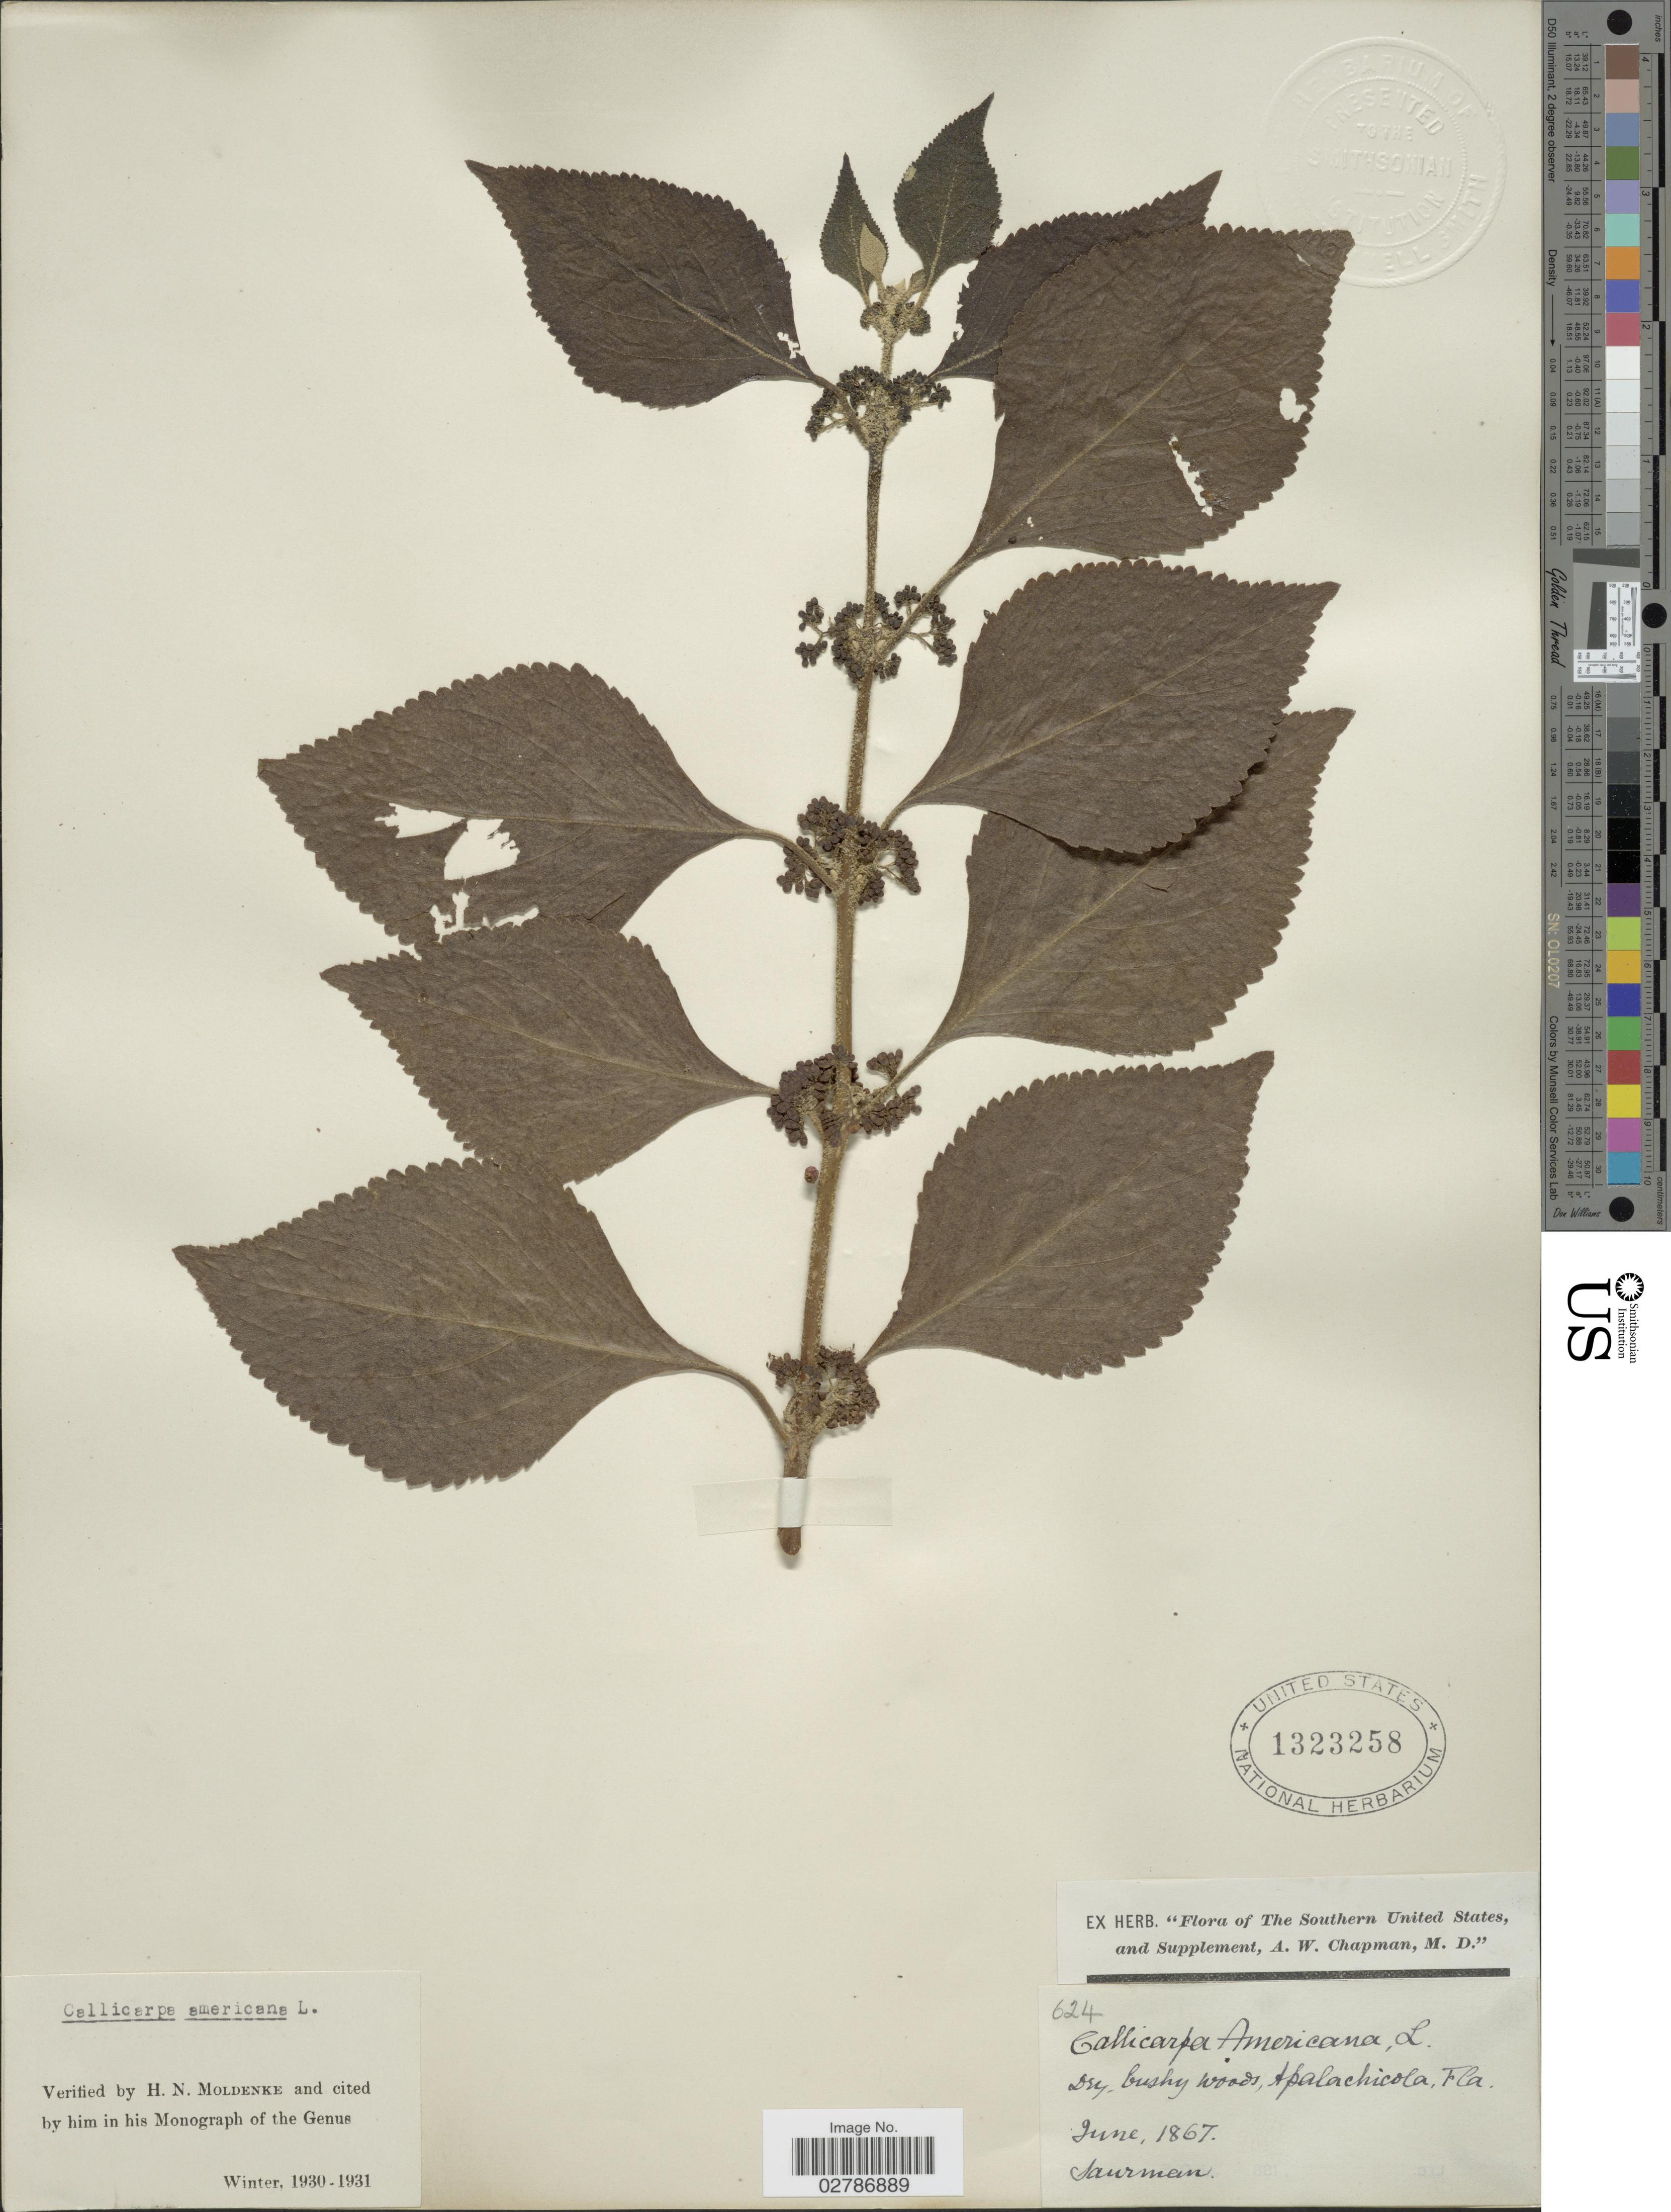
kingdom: Plantae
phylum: Tracheophyta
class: Magnoliopsida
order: Lamiales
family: Lamiaceae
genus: Callicarpa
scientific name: Callicarpa americana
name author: L.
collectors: -. Saurman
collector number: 624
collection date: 1867-06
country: United States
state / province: Florida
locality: The Southern United States, and Supplement. Dry, bushy woods, Apalachicola.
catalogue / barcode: US 1323258